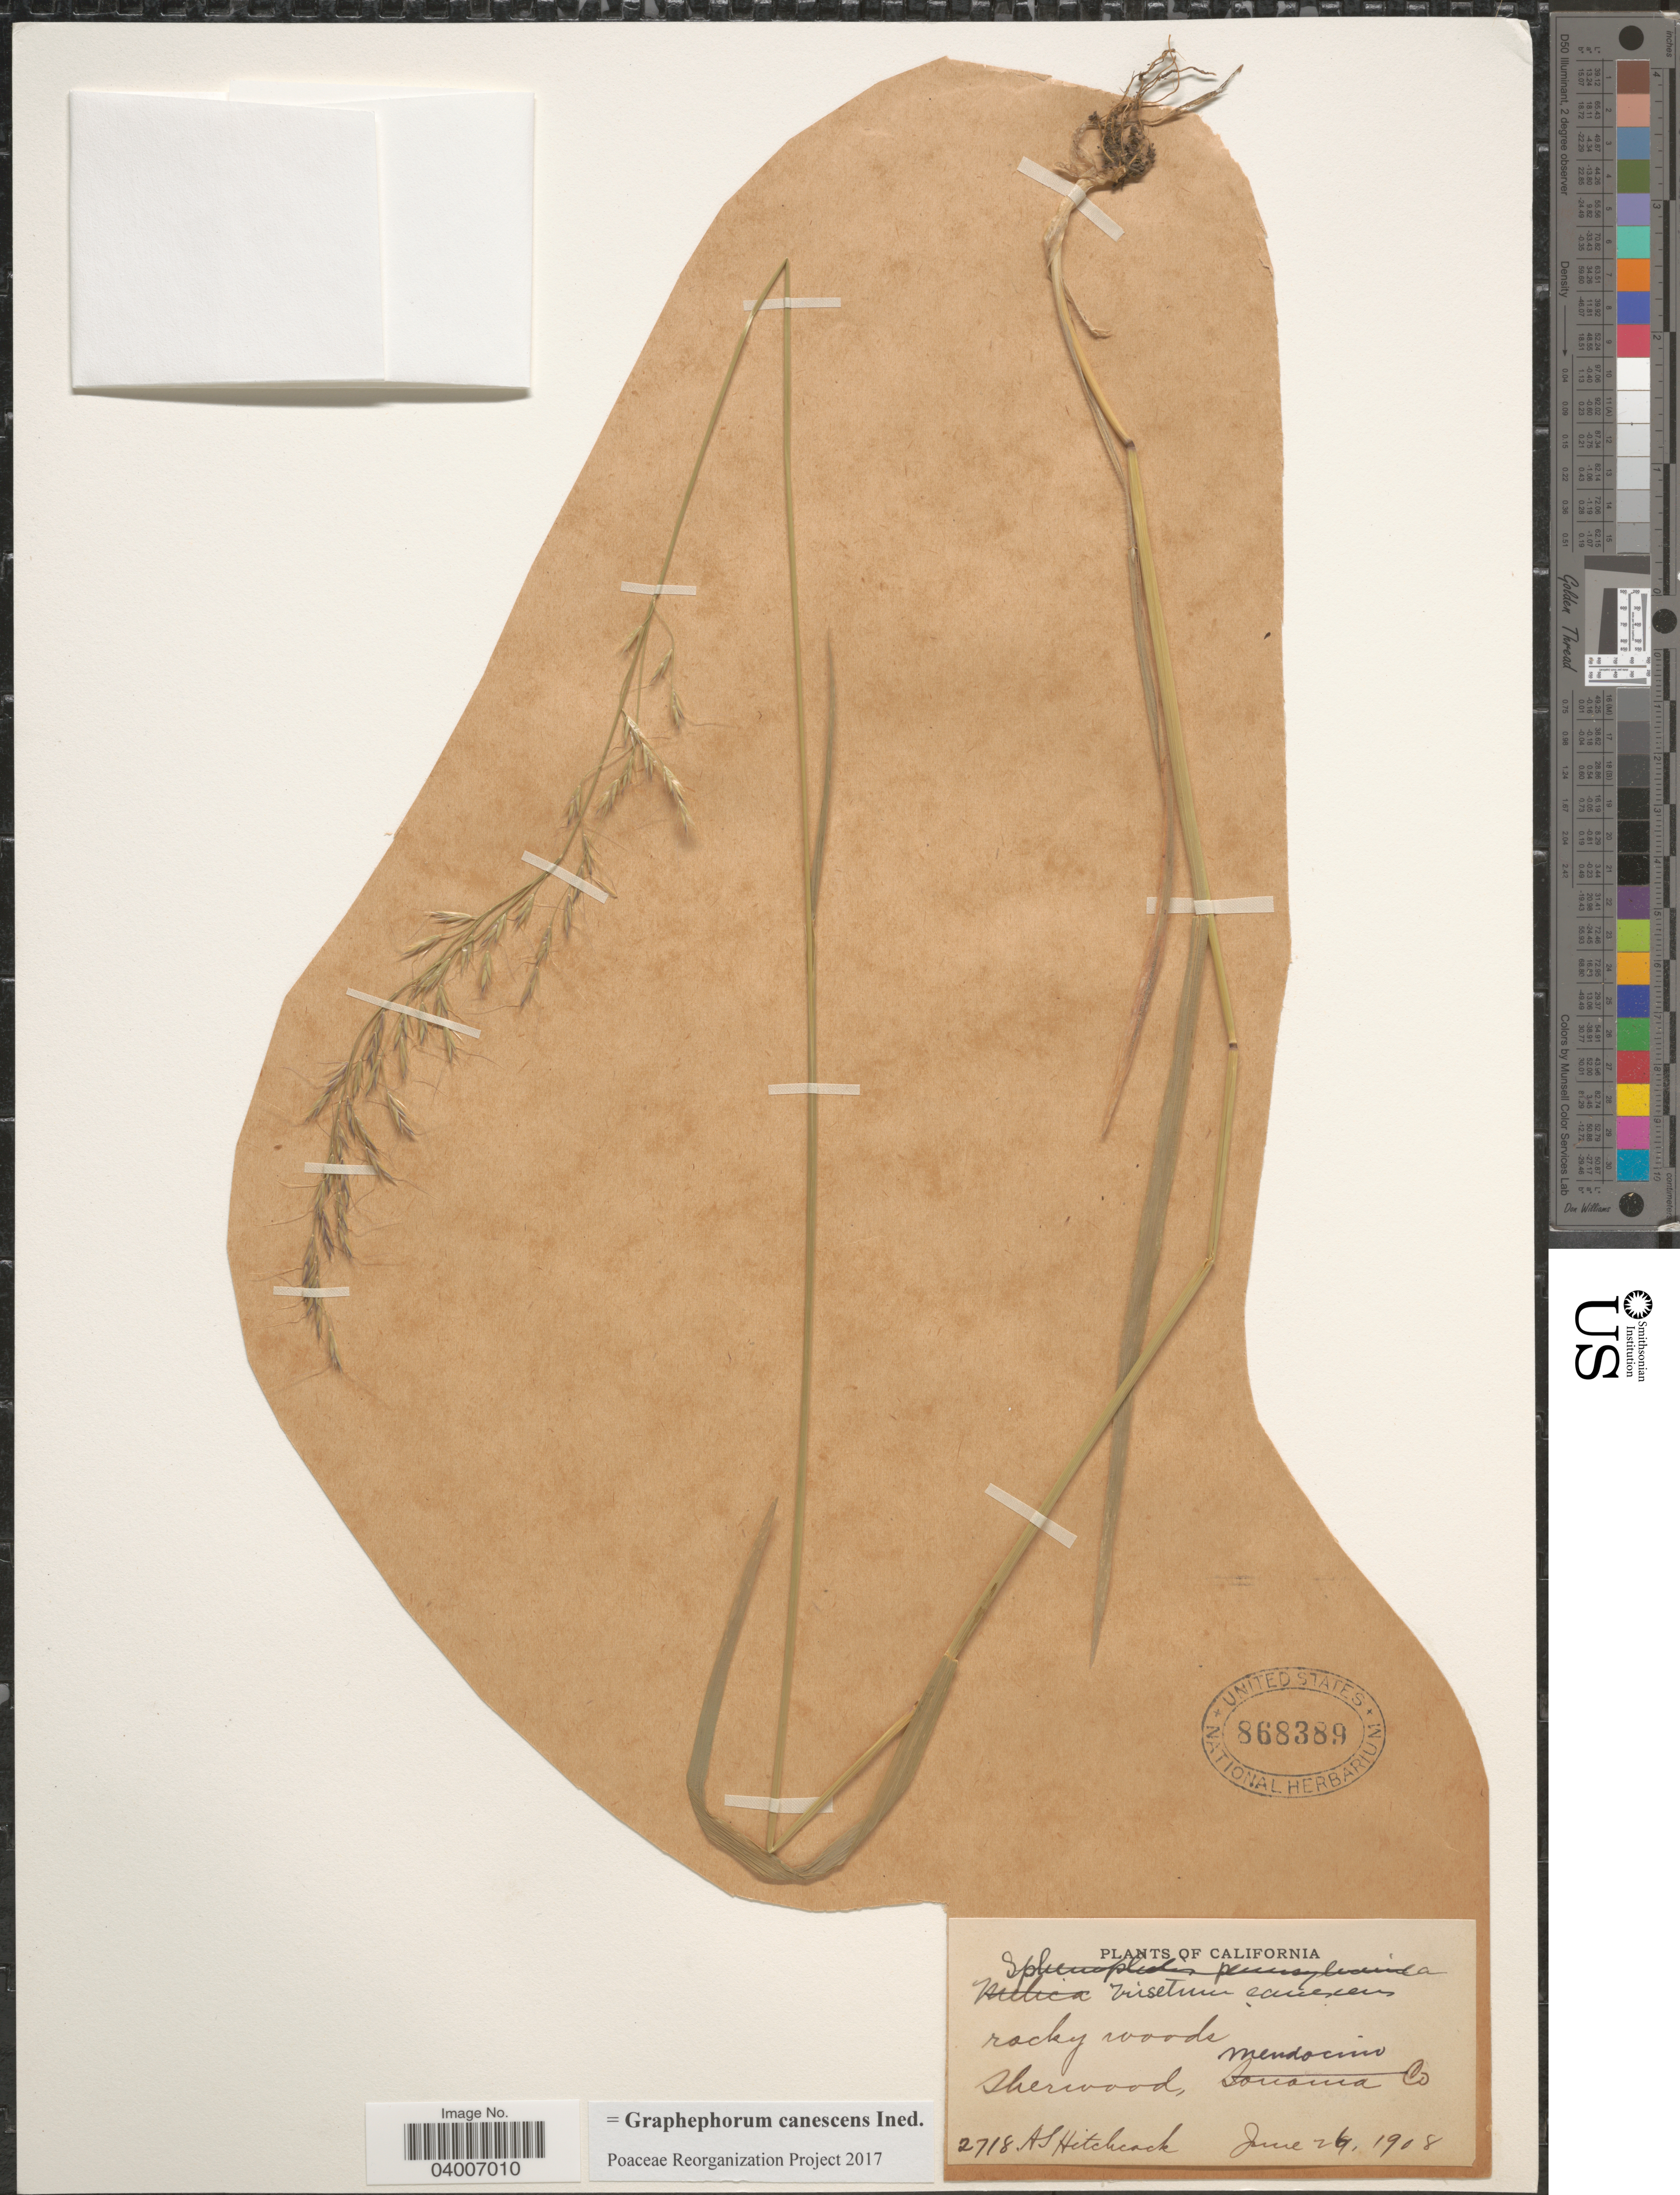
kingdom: Plantae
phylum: Tracheophyta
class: Liliopsida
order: Poales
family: Poaceae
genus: Graphephorum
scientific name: Graphephorum canescens ined.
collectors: A. S. Hitchcock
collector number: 2718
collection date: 1908-06-26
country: United States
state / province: California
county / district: Mendocino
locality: Rocky woods. Sherwood, Mendocino Co.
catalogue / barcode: US 868389